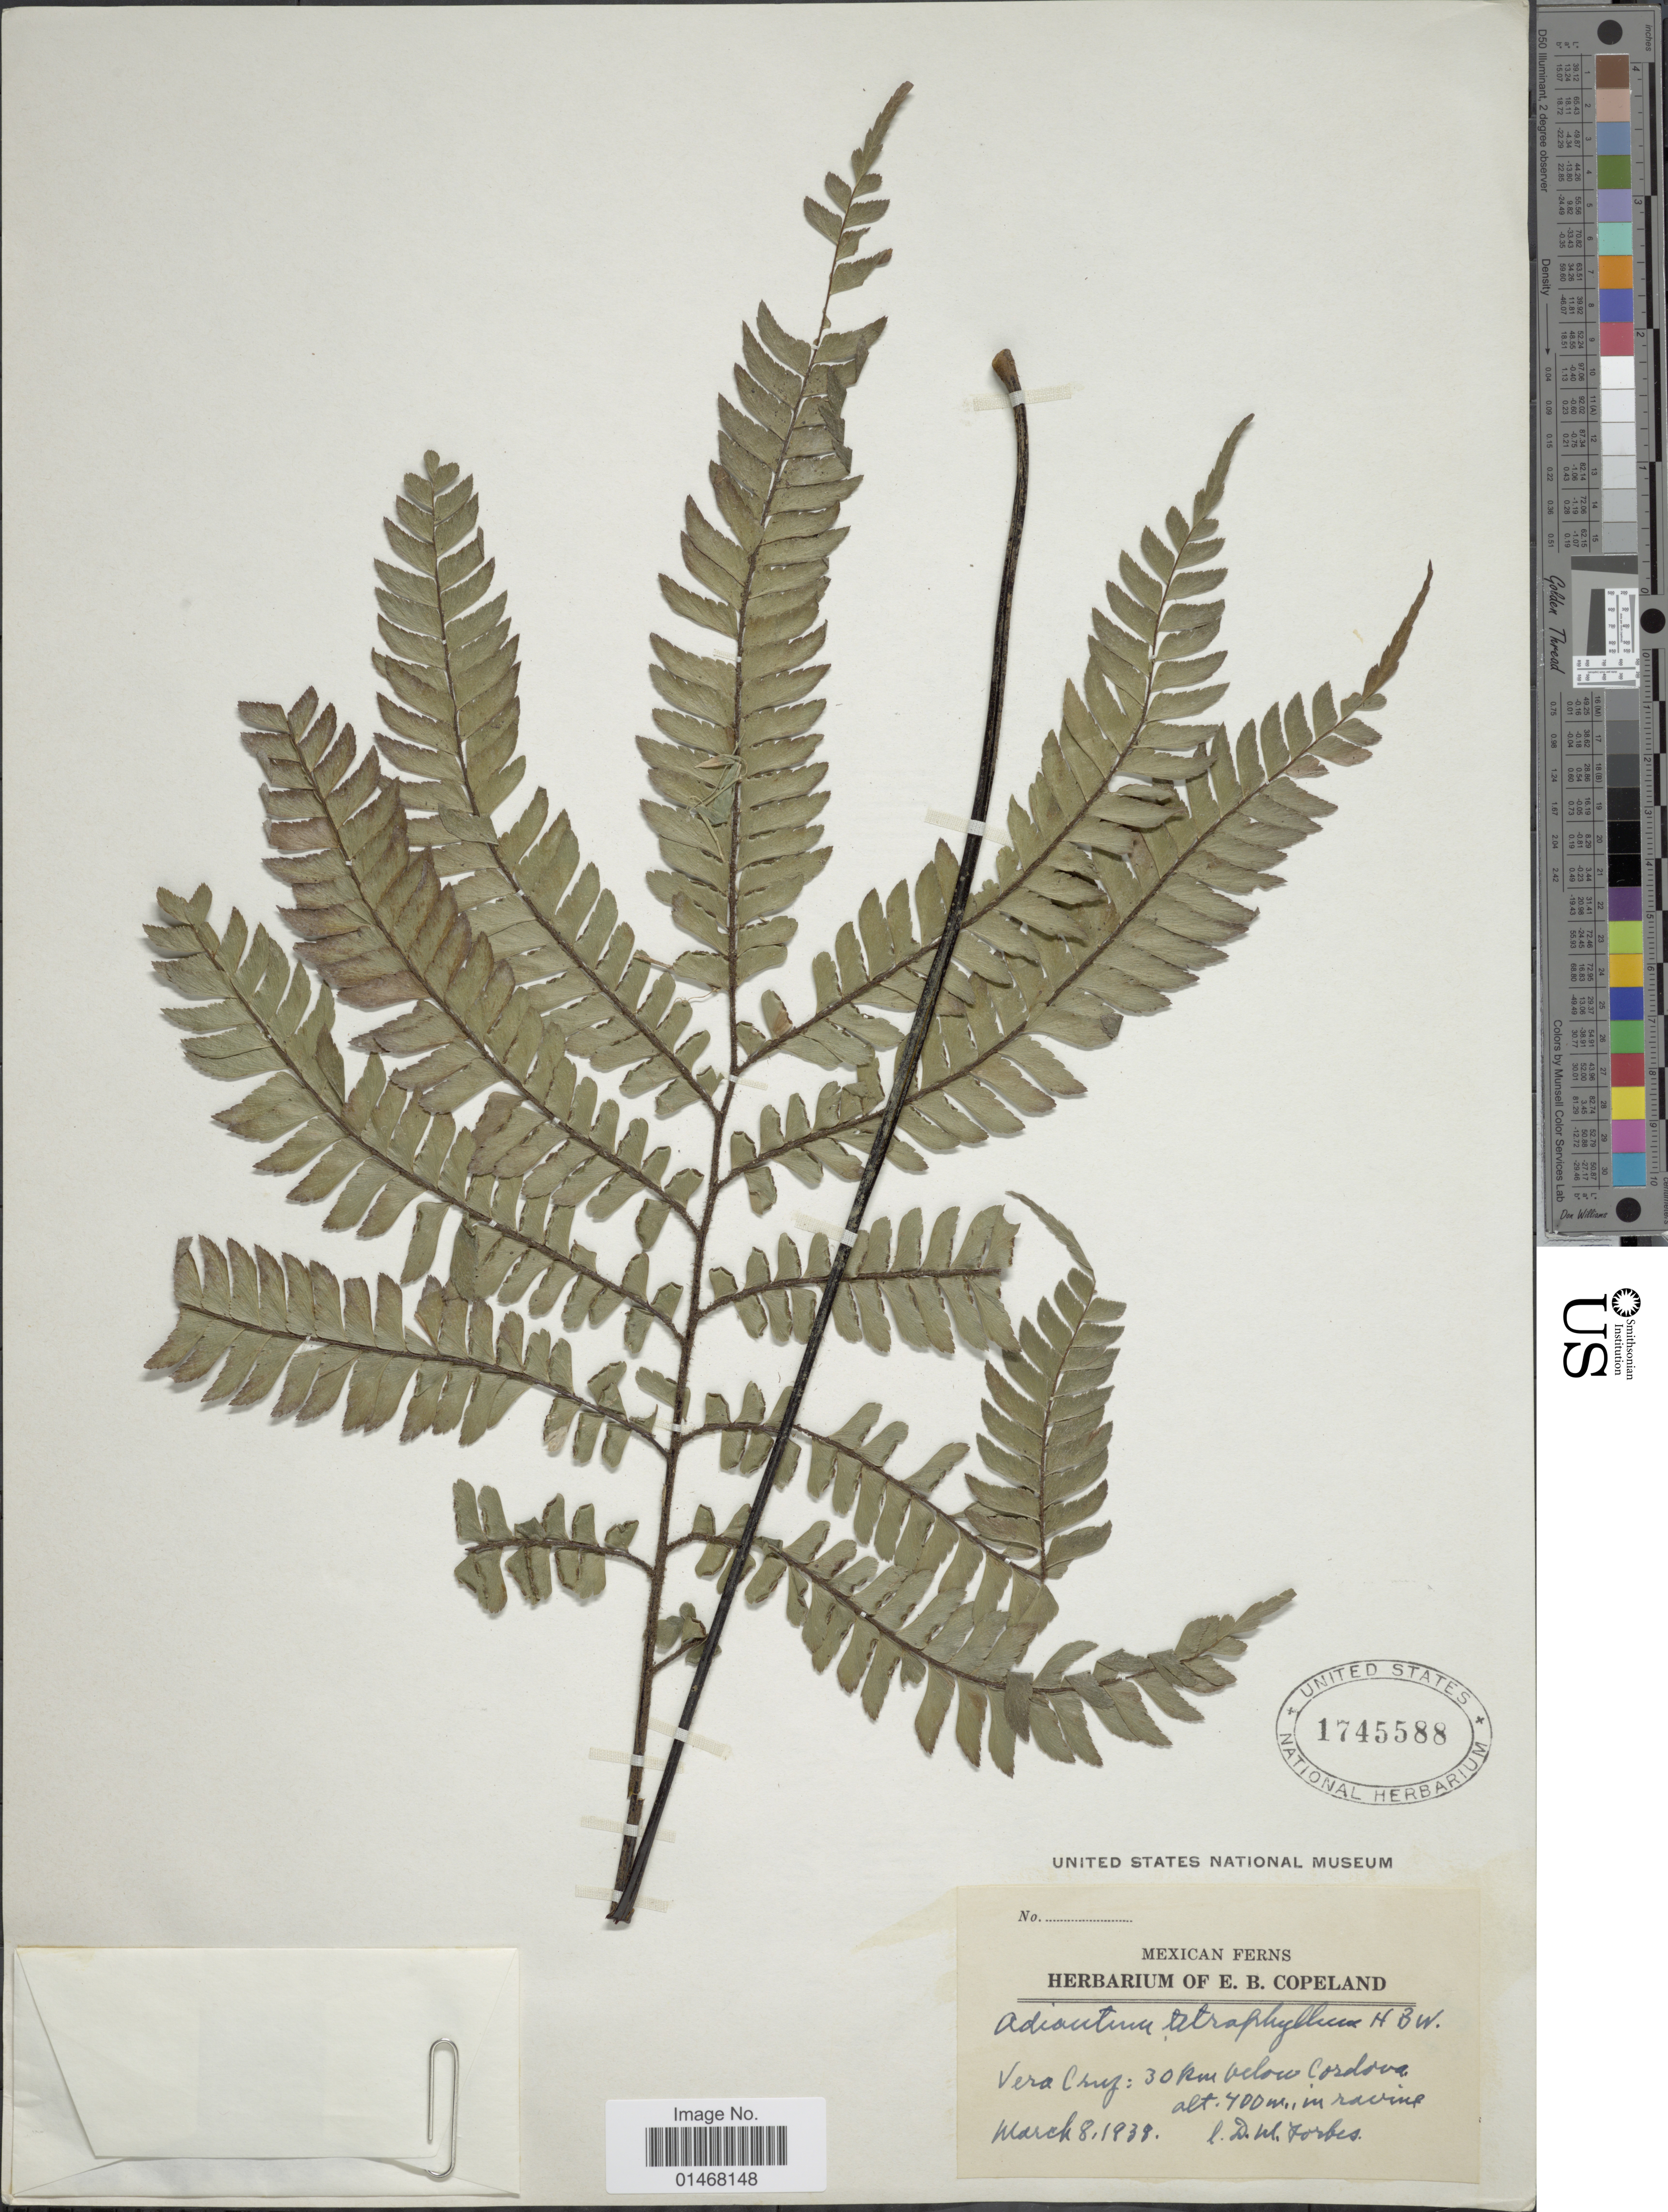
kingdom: Plantae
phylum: Tracheophyta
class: Polypodiopsida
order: Polypodiales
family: Pteridaceae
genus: Adiantum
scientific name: Adiantum tetraphyllum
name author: Humb. & Bonpl. ex Willd.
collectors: D. Forbes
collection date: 1938-03-08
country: Mexico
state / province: Veracruz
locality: Vera Cruz: 30 km below Cordova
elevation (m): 400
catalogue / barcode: US 1745588